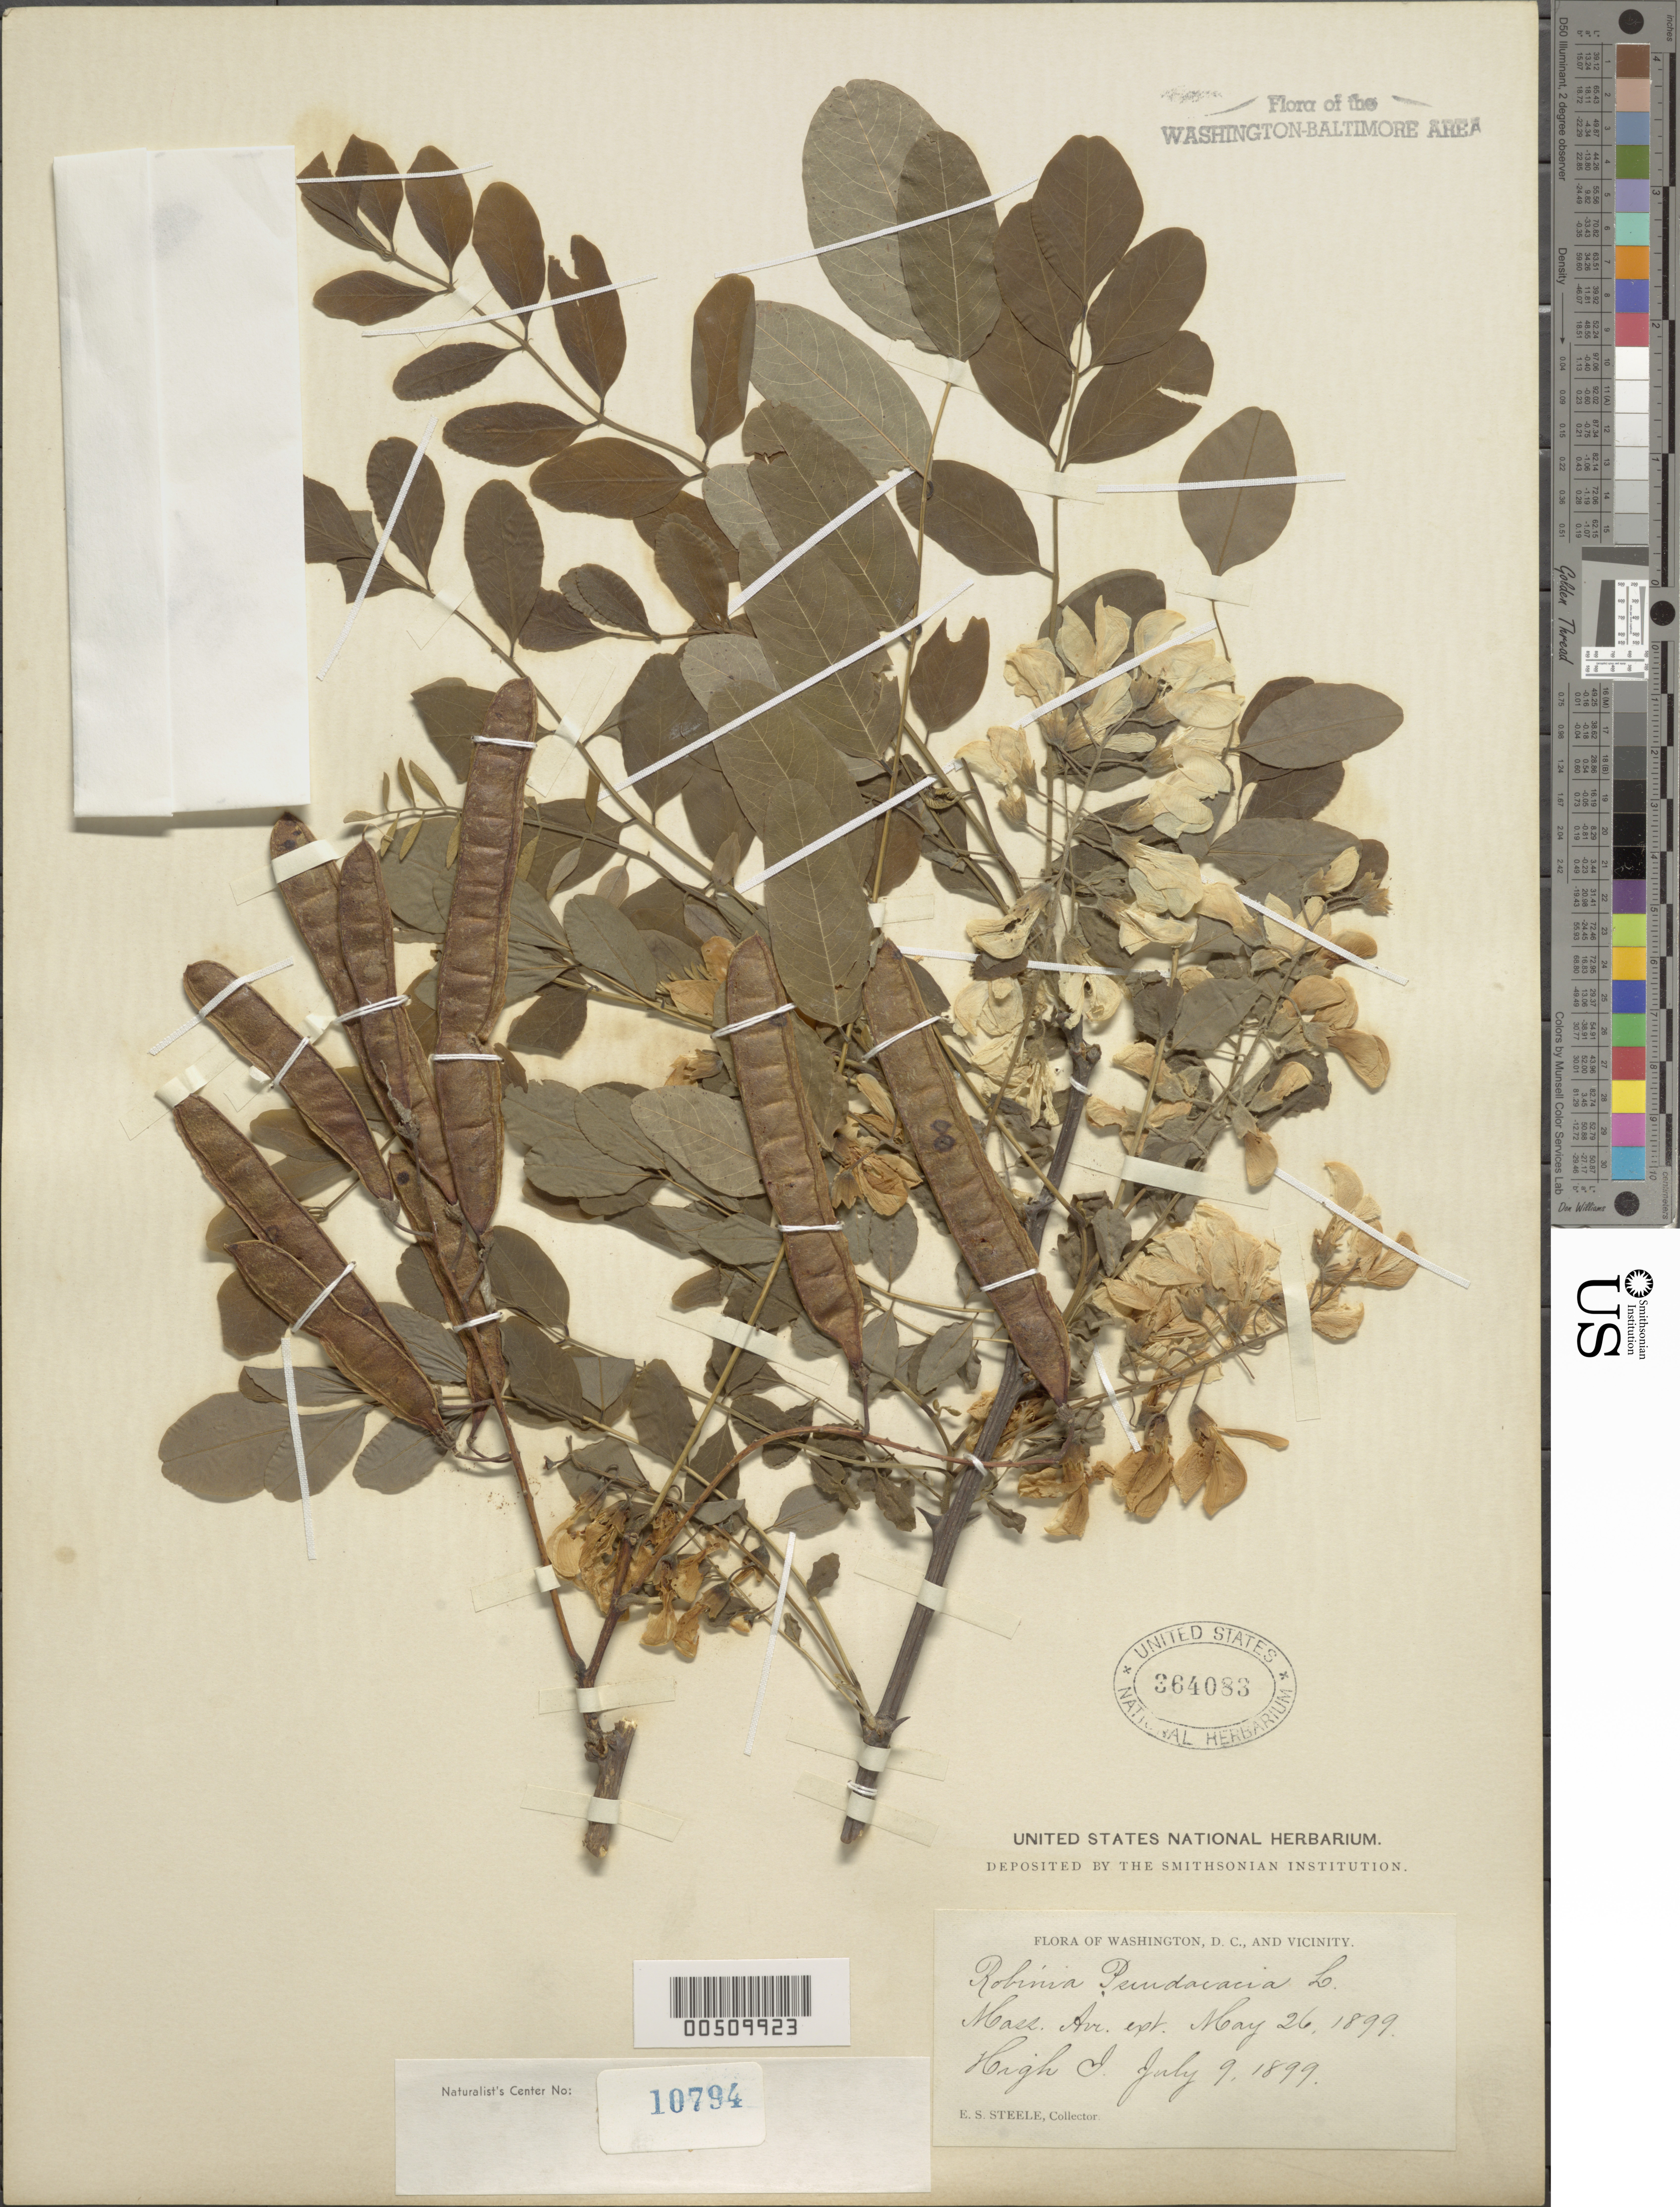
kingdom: Plantae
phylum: Tracheophyta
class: Magnoliopsida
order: Fabales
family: Fabaceae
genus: Robinia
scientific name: Robinia pseudoacacia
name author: L.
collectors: E. Steele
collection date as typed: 09 Jul 1899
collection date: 1899-07-09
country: United States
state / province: District of Columbia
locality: Massachusetts Ave. extension(fls), High Island (fr)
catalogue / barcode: US 364083